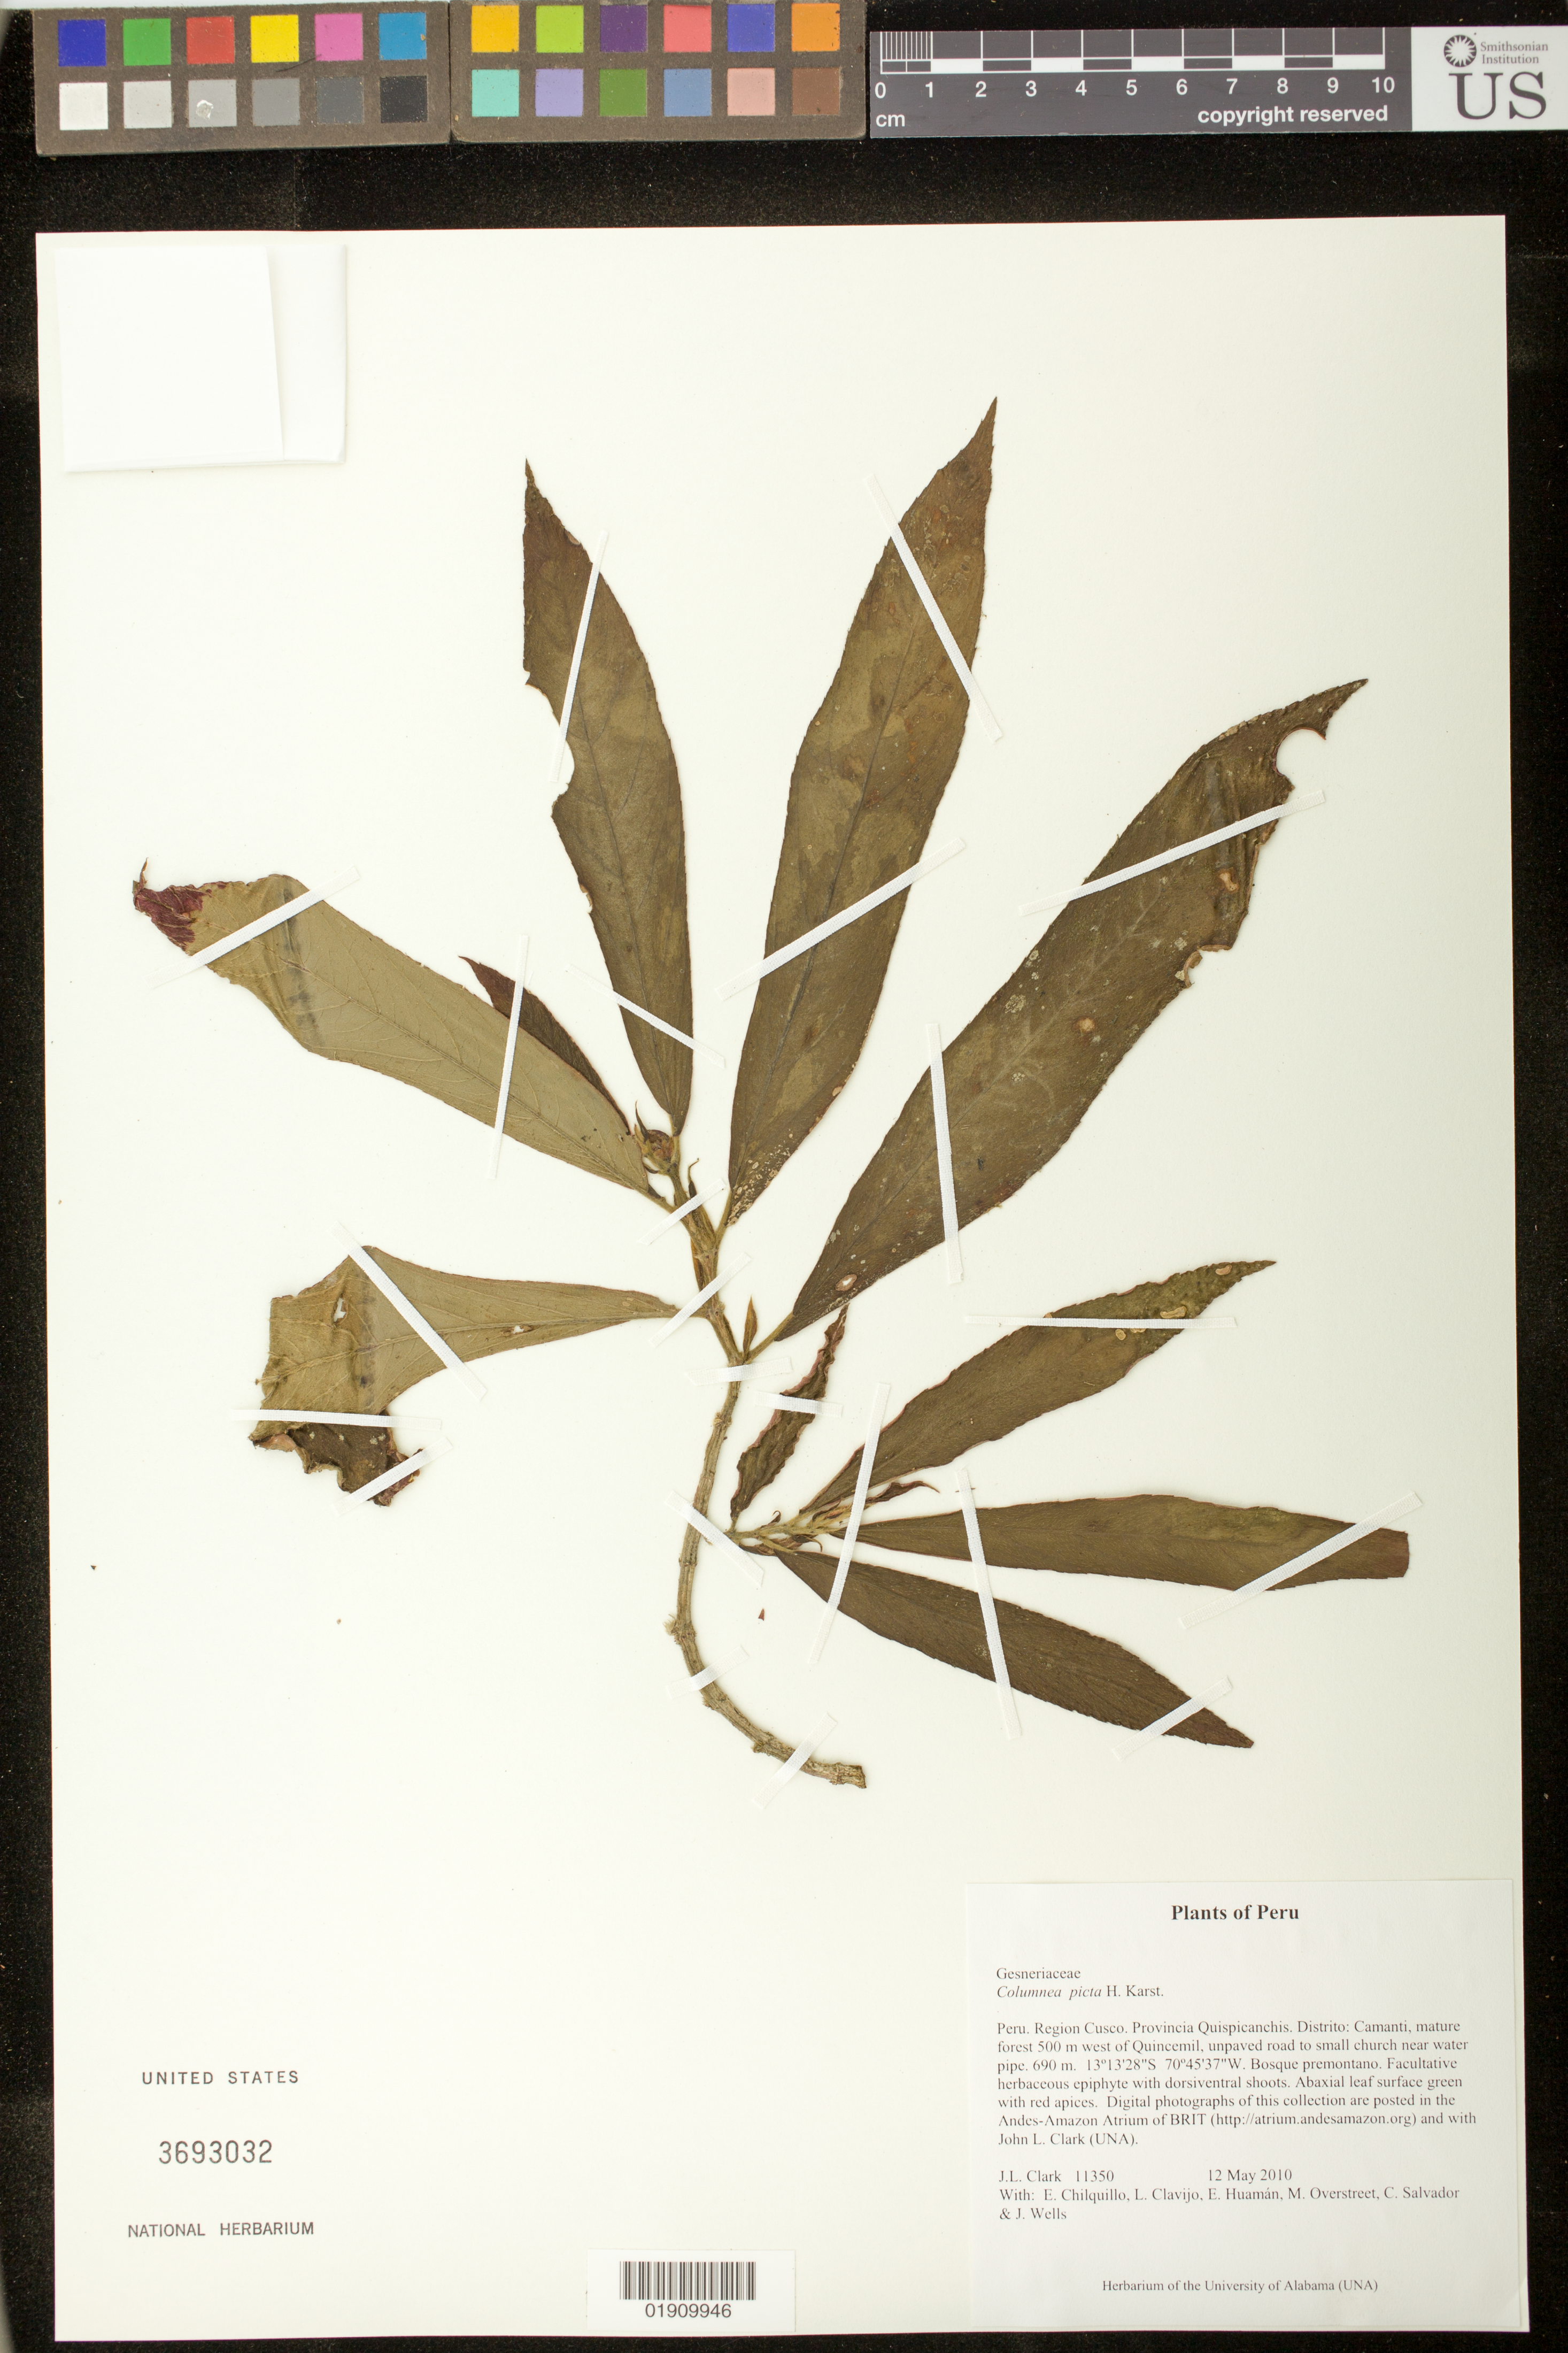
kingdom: Plantae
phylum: Tracheophyta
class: Magnoliopsida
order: Lamiales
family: Gesneriaceae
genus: Columnea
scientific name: Columnea karsteniana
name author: Singh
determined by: Skog, Laurence E.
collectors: J. L. Clark, E. Chilquillo, L. Clavijo, E. Huamán, M. Overstreet, C. Salvador & J. Wells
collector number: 11350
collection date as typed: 12 May 2010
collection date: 2010-05-12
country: Peru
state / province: Cusco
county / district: Quispicanchis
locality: Peru. Region Cusco. Provincia Quispicanchis. Distrito: Camanti, mature forest 500 m west of Quicemil, unpaved road to small church near water pipe.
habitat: Bosque premontano.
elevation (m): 690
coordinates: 13°13'28"S, 70°45'37"W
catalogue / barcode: US 3693032